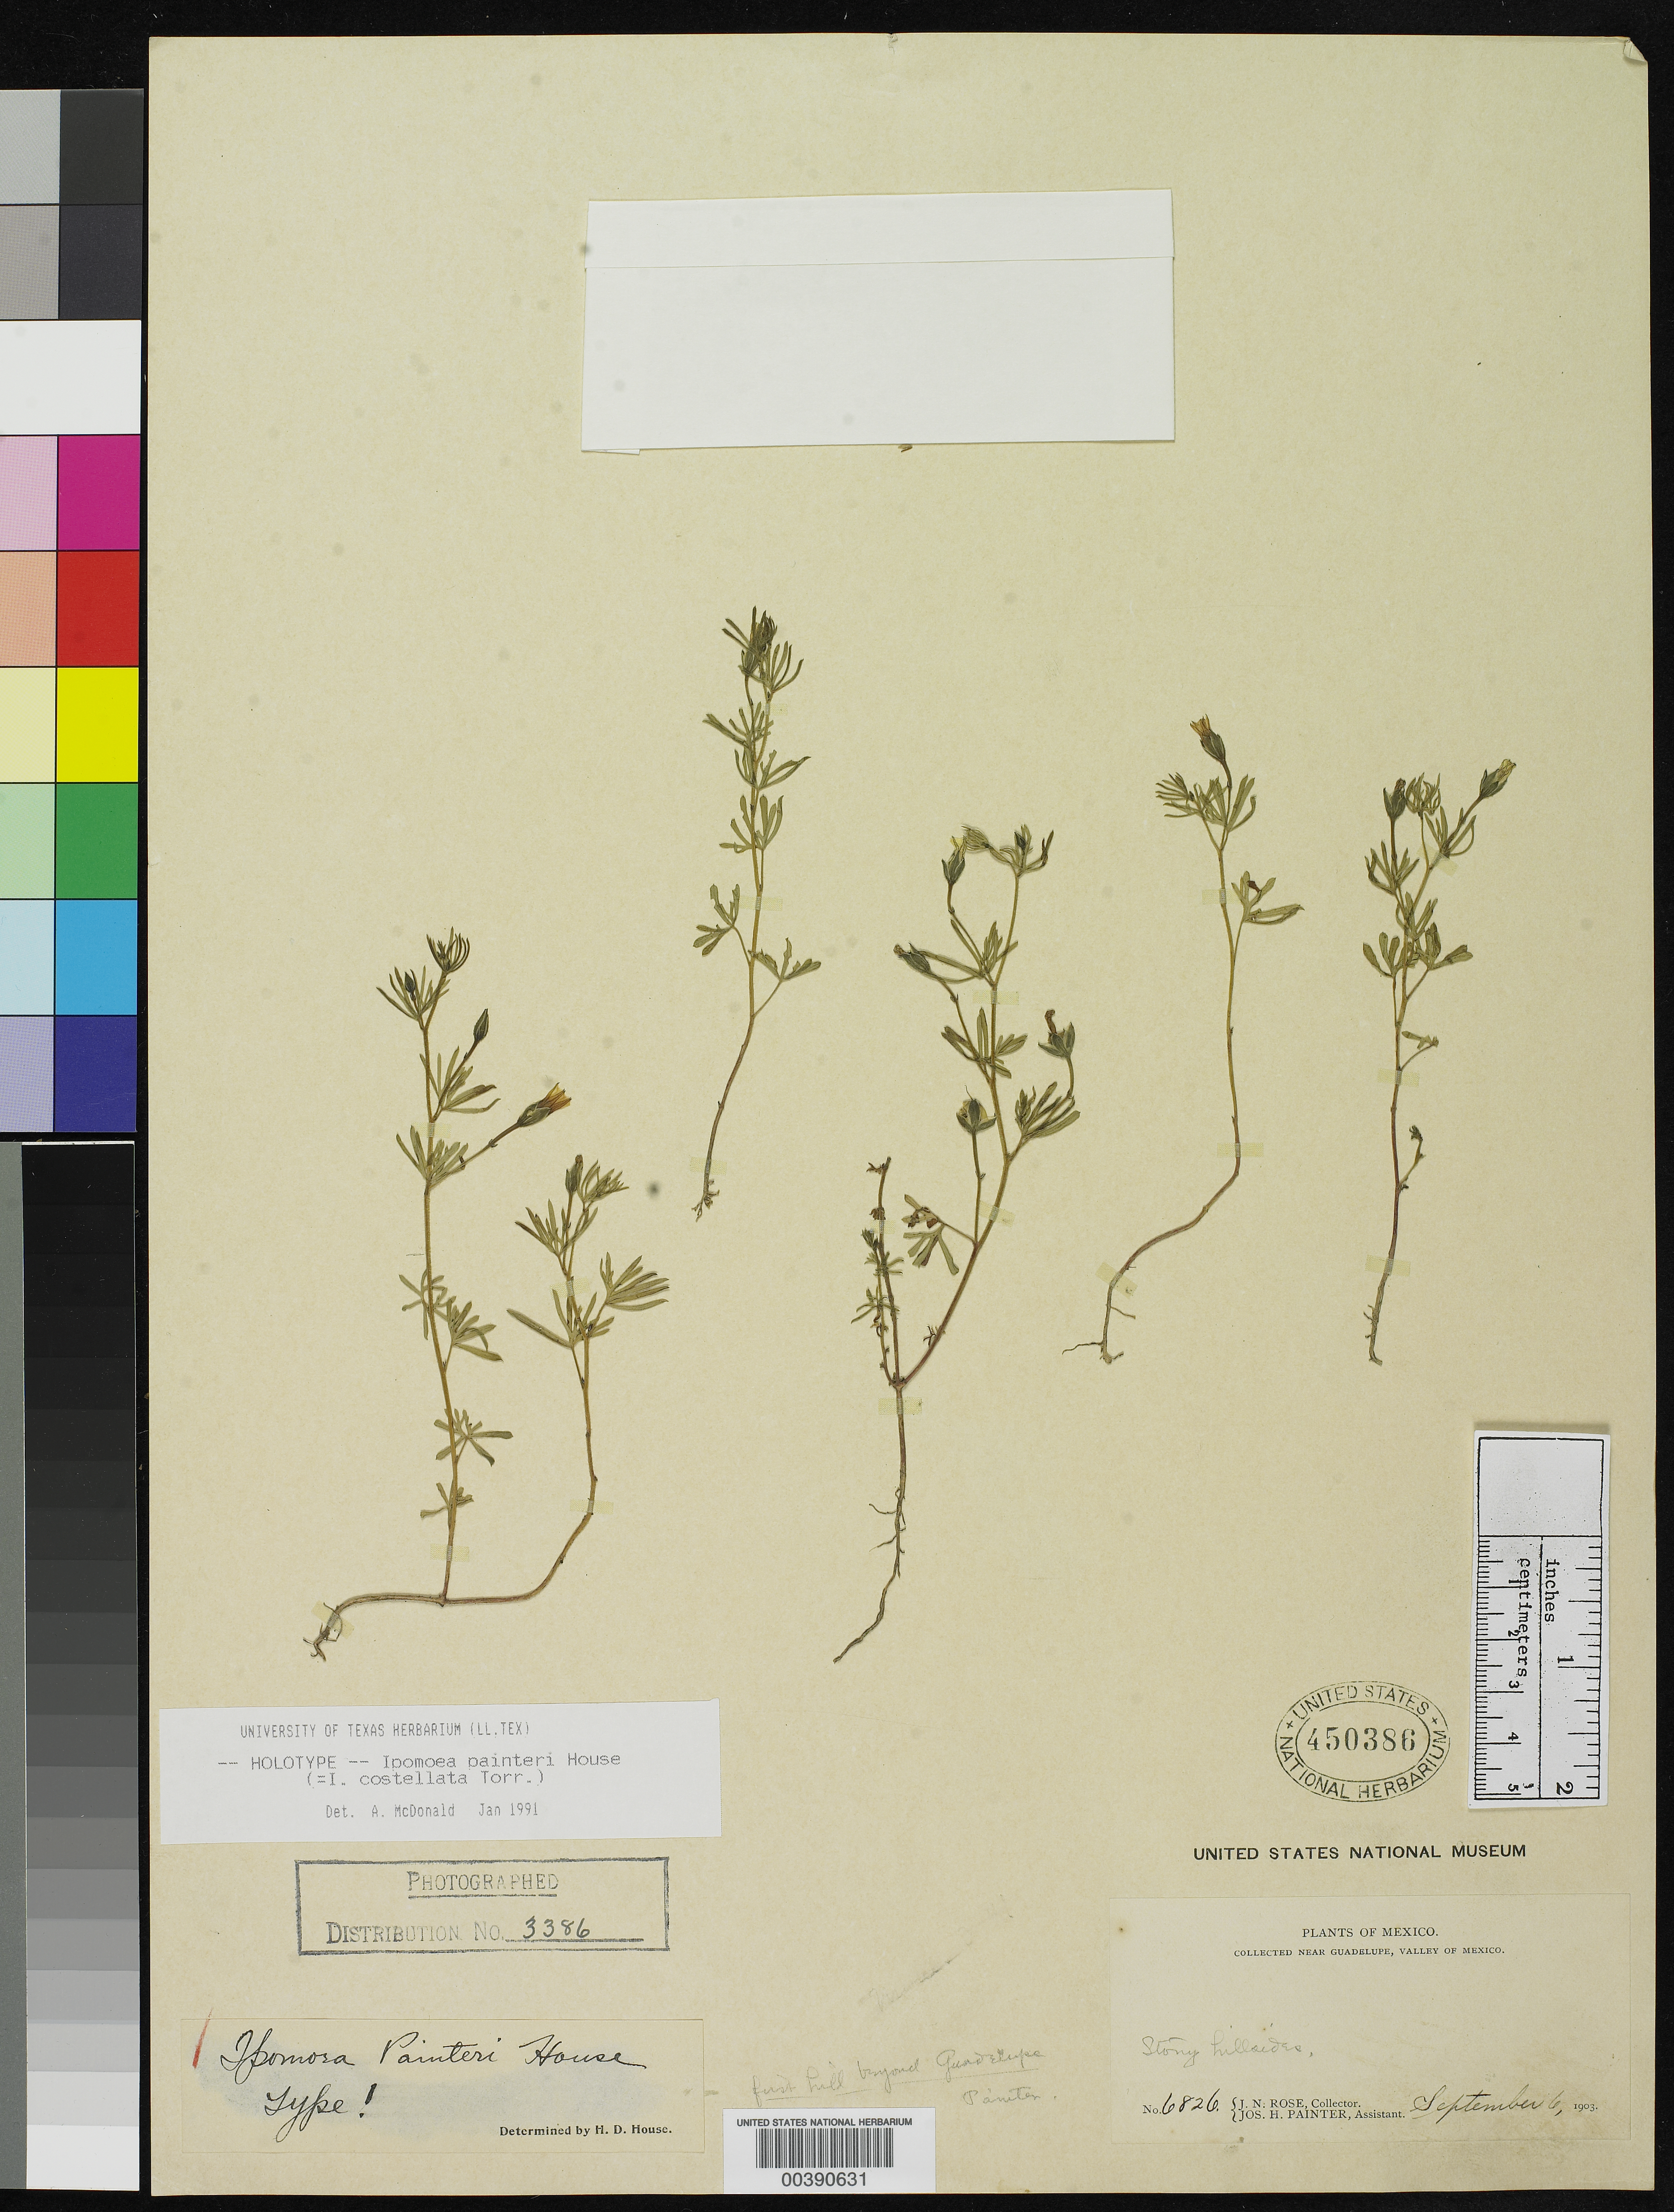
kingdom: Plantae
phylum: Tracheophyta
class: Magnoliopsida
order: Solanales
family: Convolvulaceae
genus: Ipomoea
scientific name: Ipomoea painteri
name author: House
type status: Holotype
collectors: J. N. Rose & J. H. Painter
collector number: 6826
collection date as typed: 06 Sep 1903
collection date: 1903-09-06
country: Mexico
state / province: Distrito Federal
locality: Near Guadalupe.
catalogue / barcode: US 450386